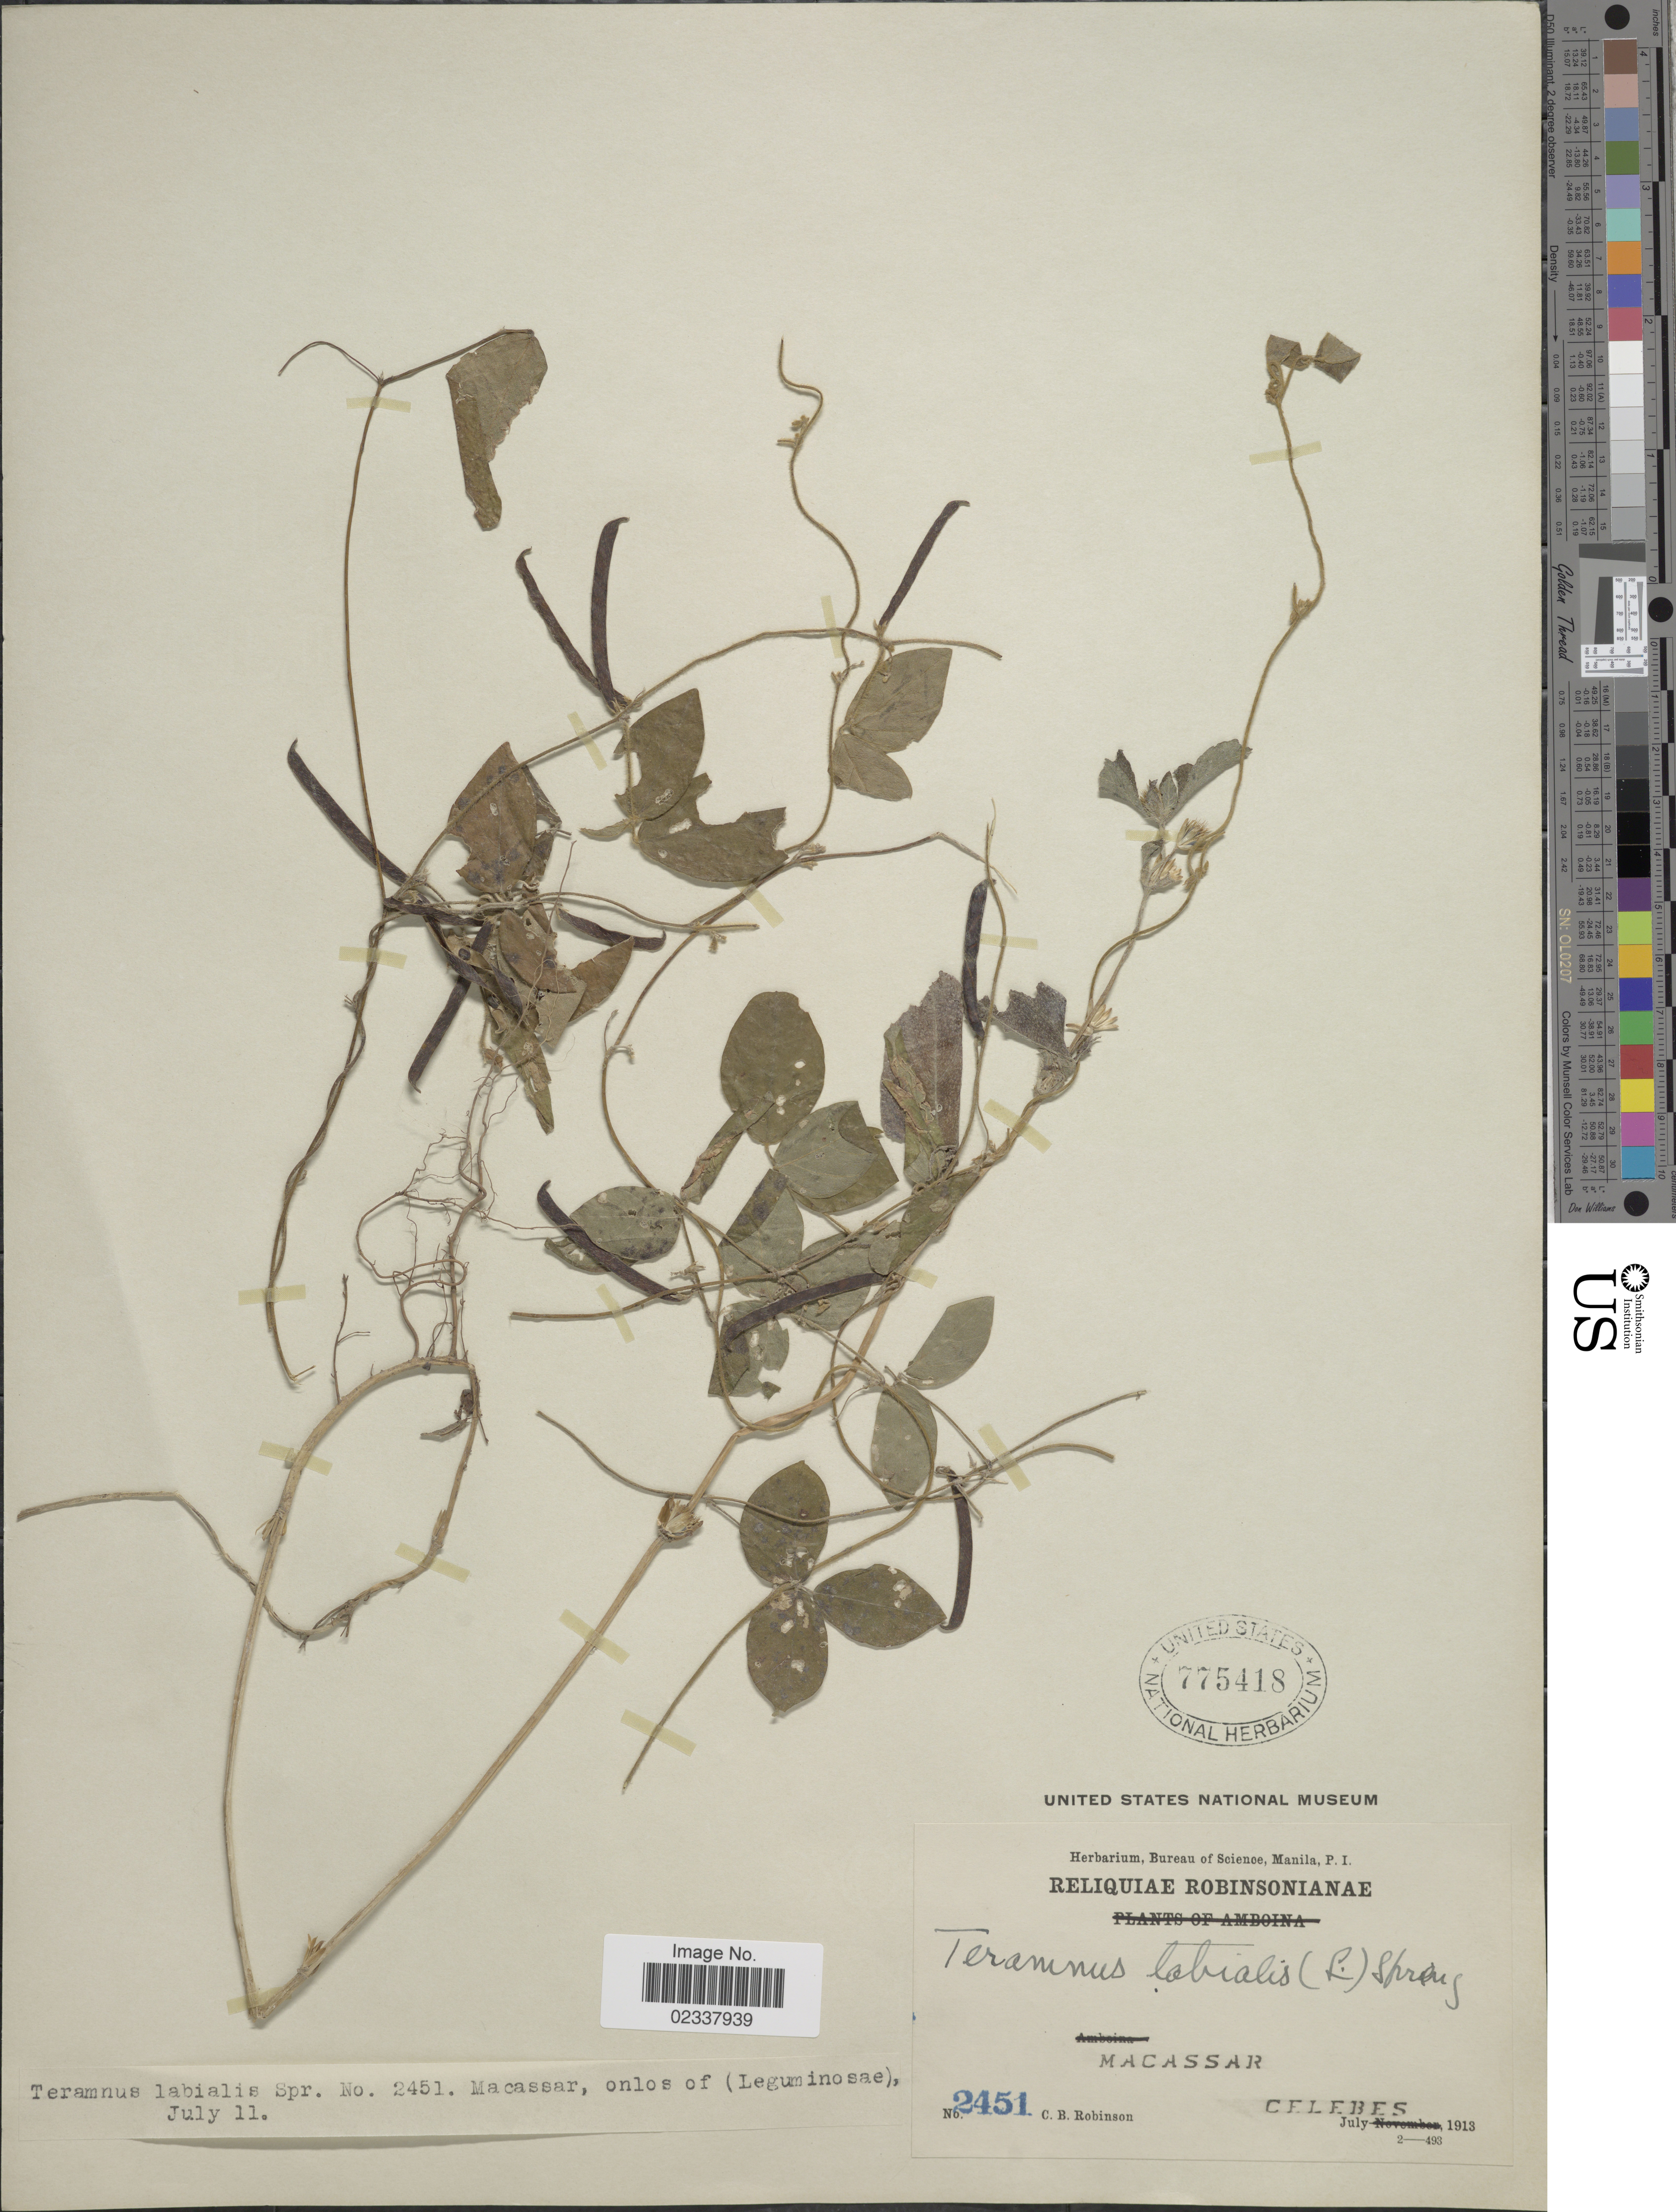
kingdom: Plantae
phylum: Tracheophyta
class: Magnoliopsida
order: Fabales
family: Fabaceae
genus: Teramnus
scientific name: Teramnus labialis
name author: (L. f.) Spreng.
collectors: C. Robinson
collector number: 2451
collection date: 1913-07-11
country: Indonesia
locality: Macassar, Celebes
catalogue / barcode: US 775418